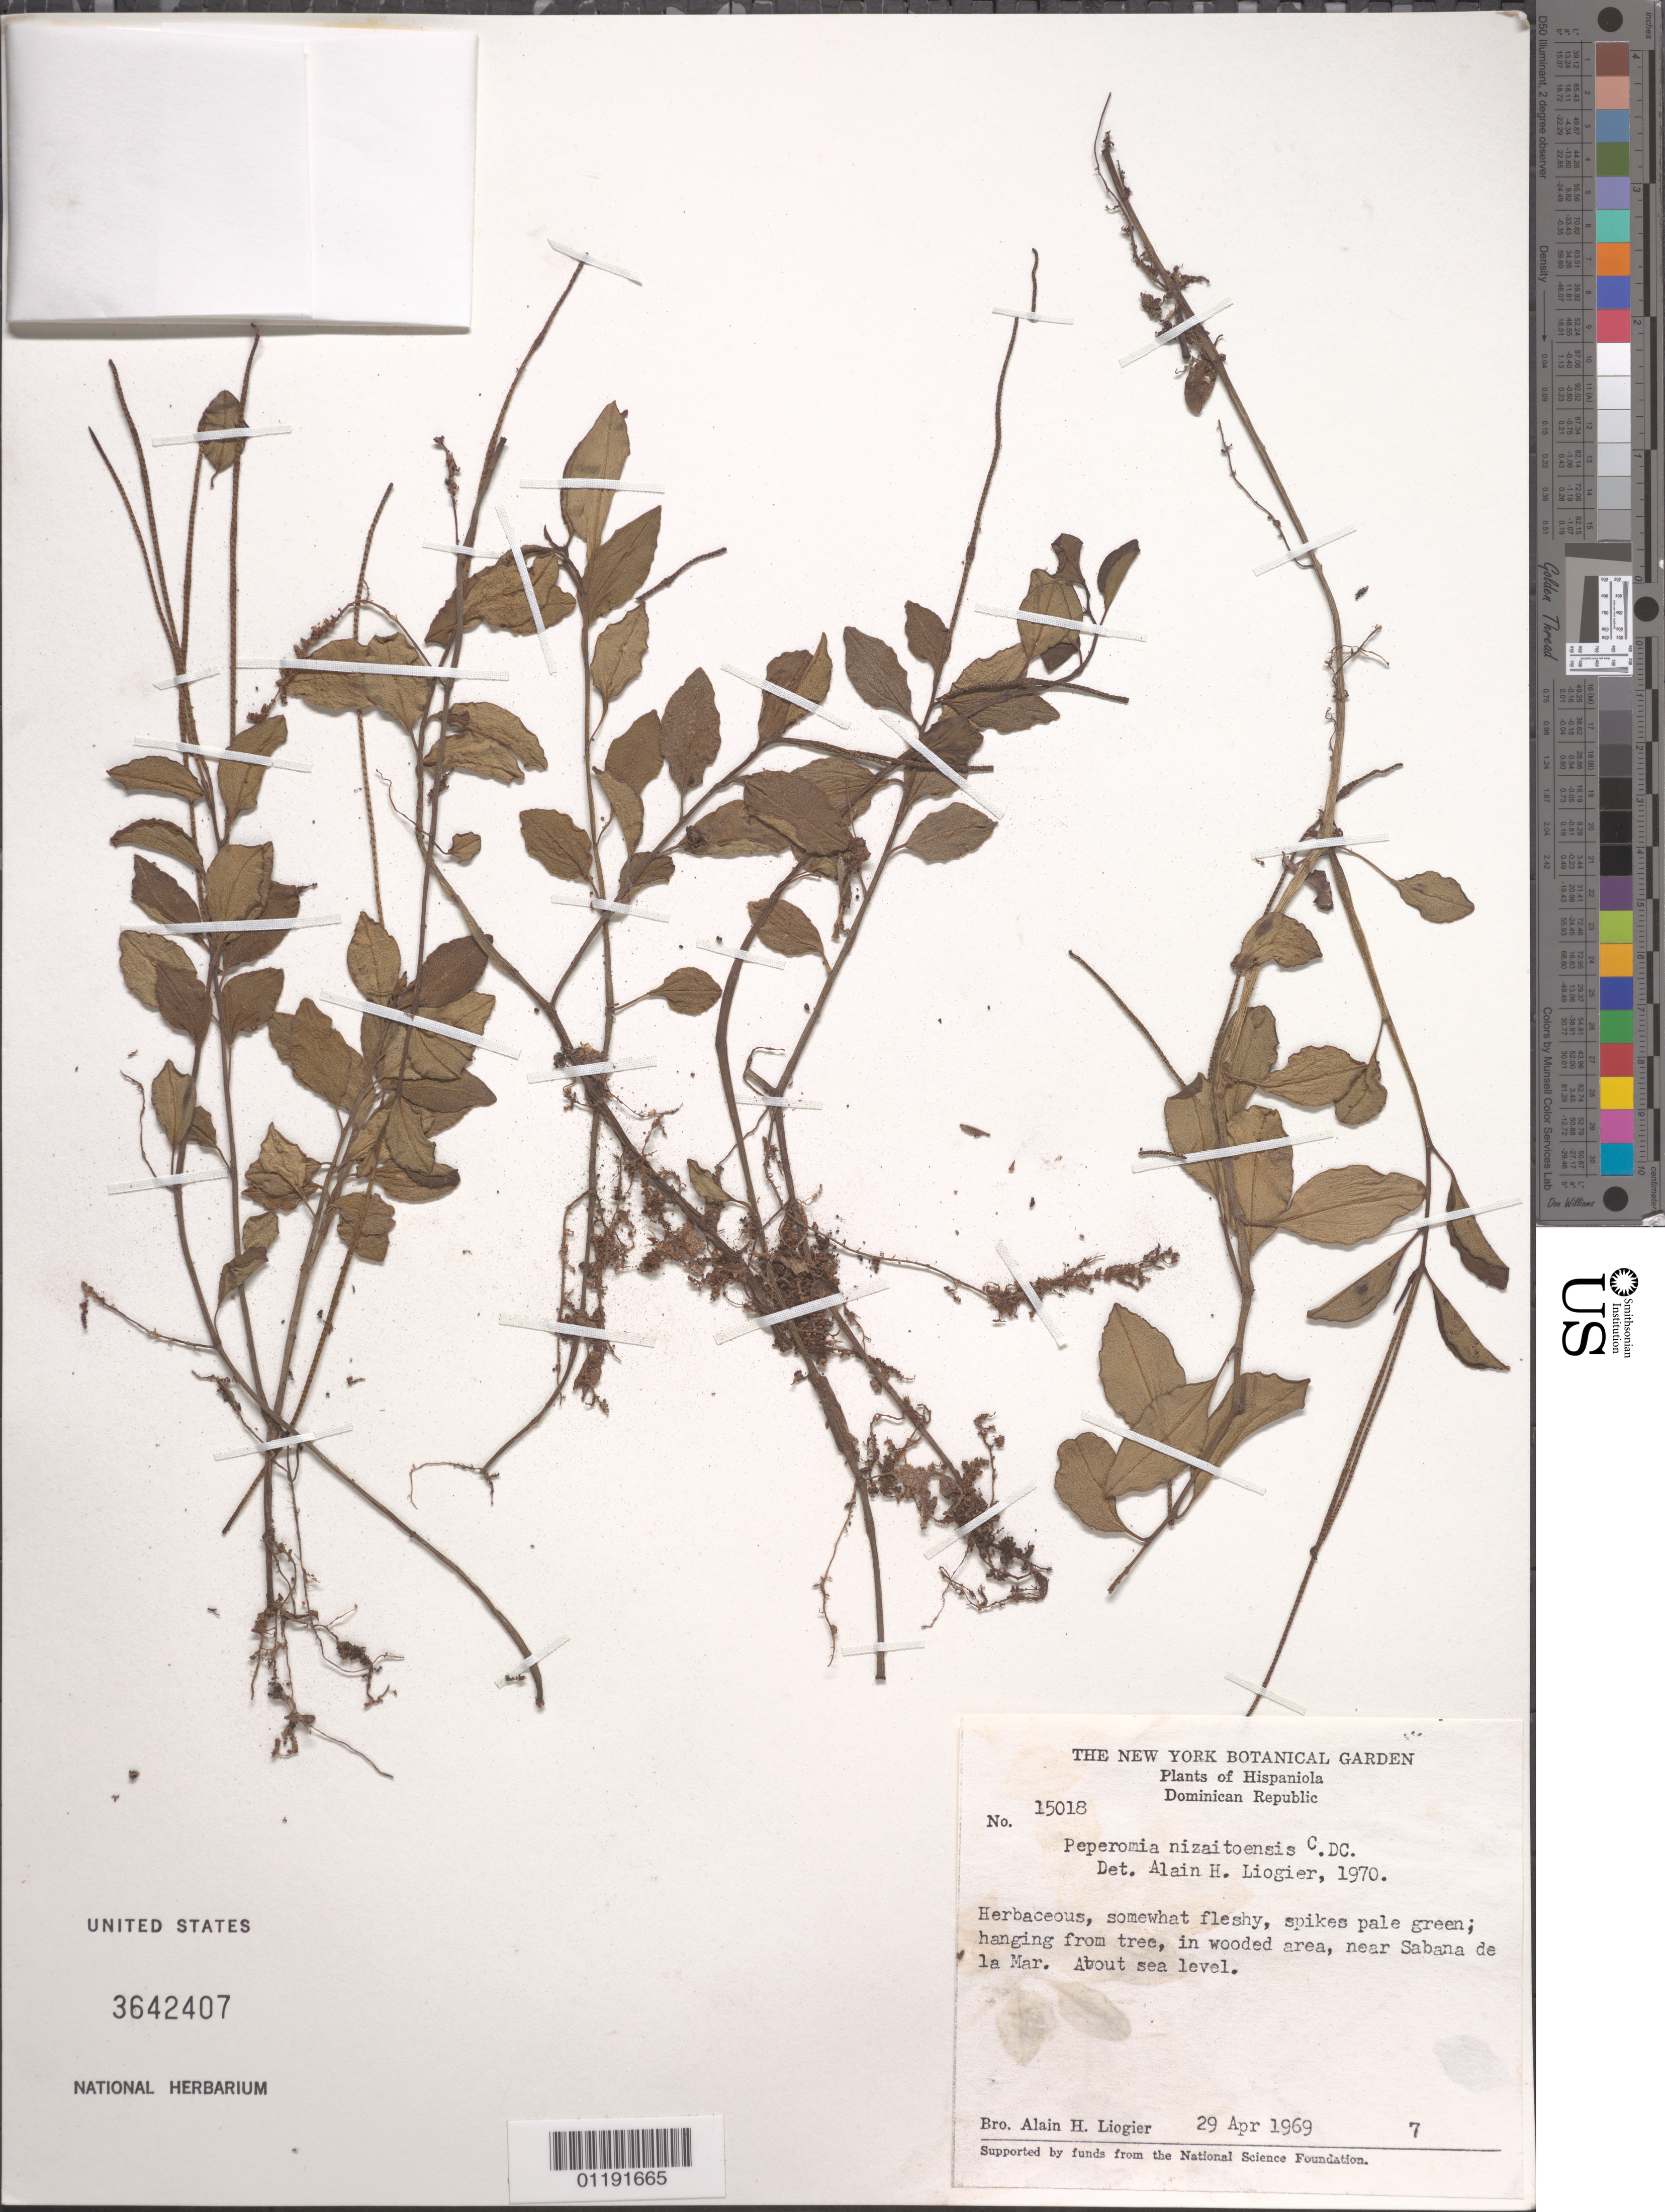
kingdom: Plantae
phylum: Tracheophyta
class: Magnoliopsida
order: Piperales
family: Piperaceae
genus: Peperomia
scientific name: Peperomia nizaitoensis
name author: C. DC.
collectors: A. H. Liogier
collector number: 15018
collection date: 1969-04-29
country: Dominican Republic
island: Hispaniola Island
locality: Near Sabana de la Mar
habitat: Wooded area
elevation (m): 0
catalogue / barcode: US 3642407